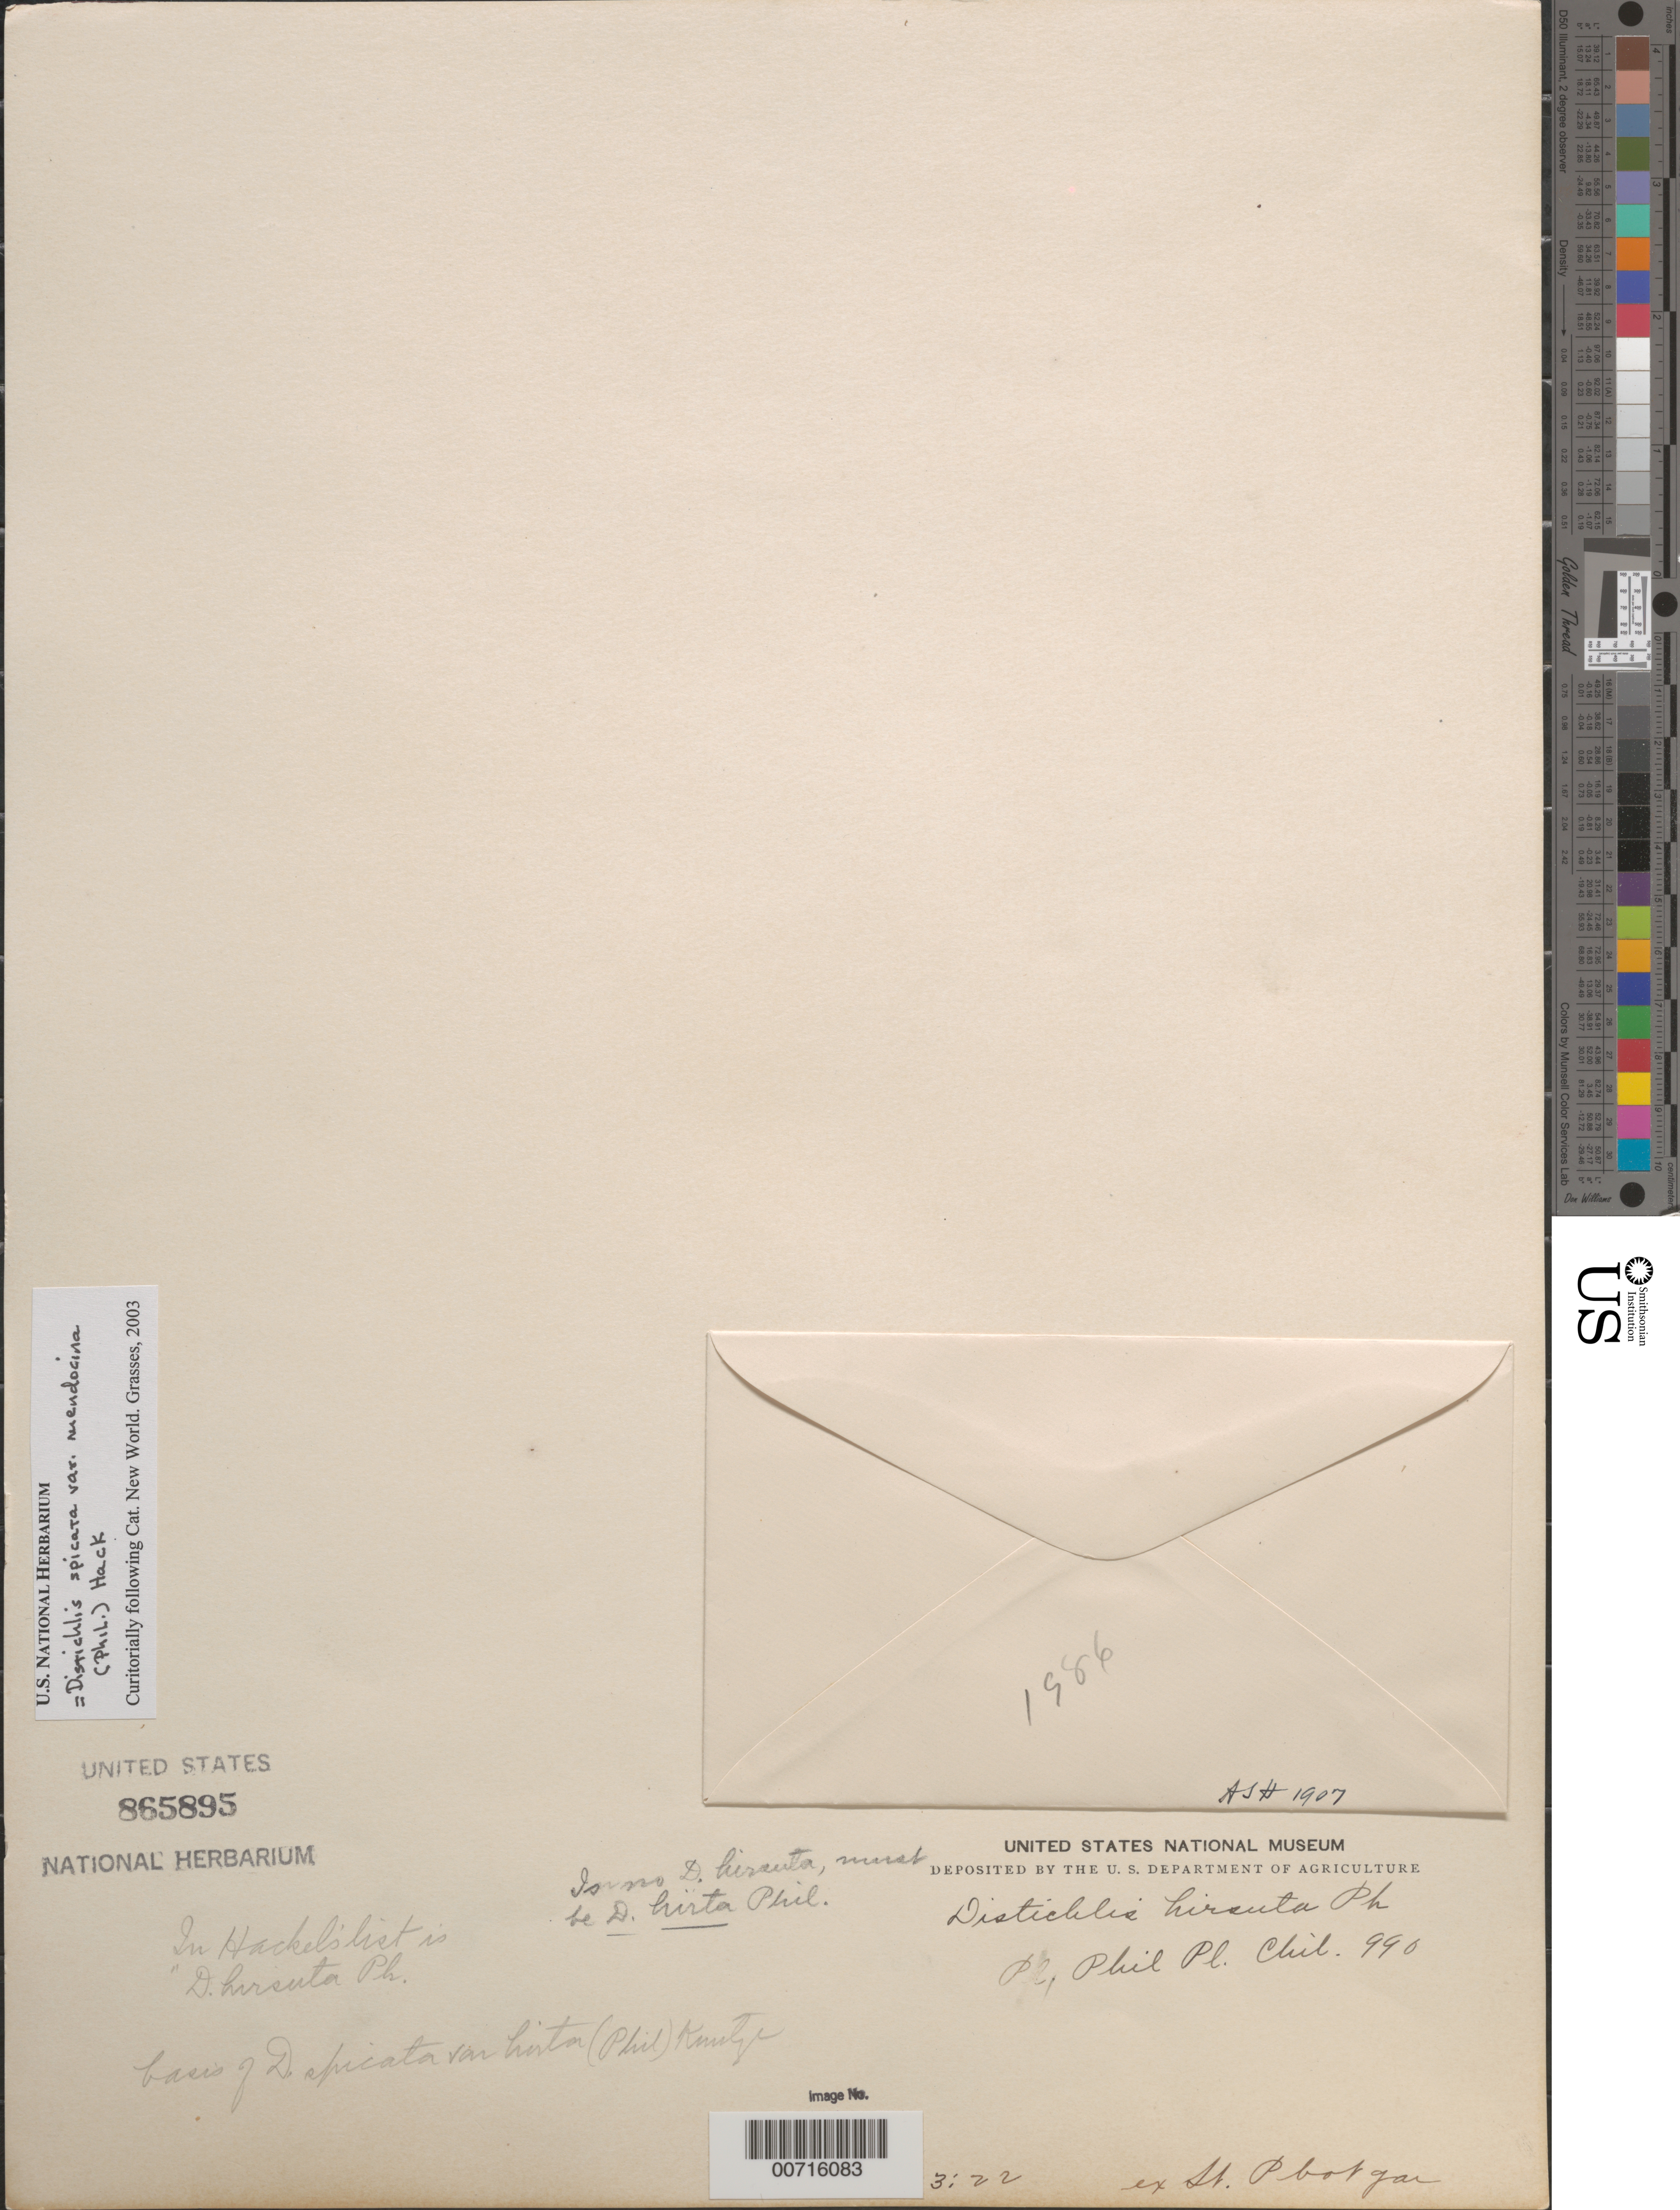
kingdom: Plantae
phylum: Tracheophyta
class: Liliopsida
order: Poales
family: Poaceae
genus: Distichlis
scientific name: Distichlis spicata var. mendocina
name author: (Phil.) Hack.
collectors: ex St. P. Bot. Gard.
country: Chile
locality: Pl, Phil Pl. Chil.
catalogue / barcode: US 865895